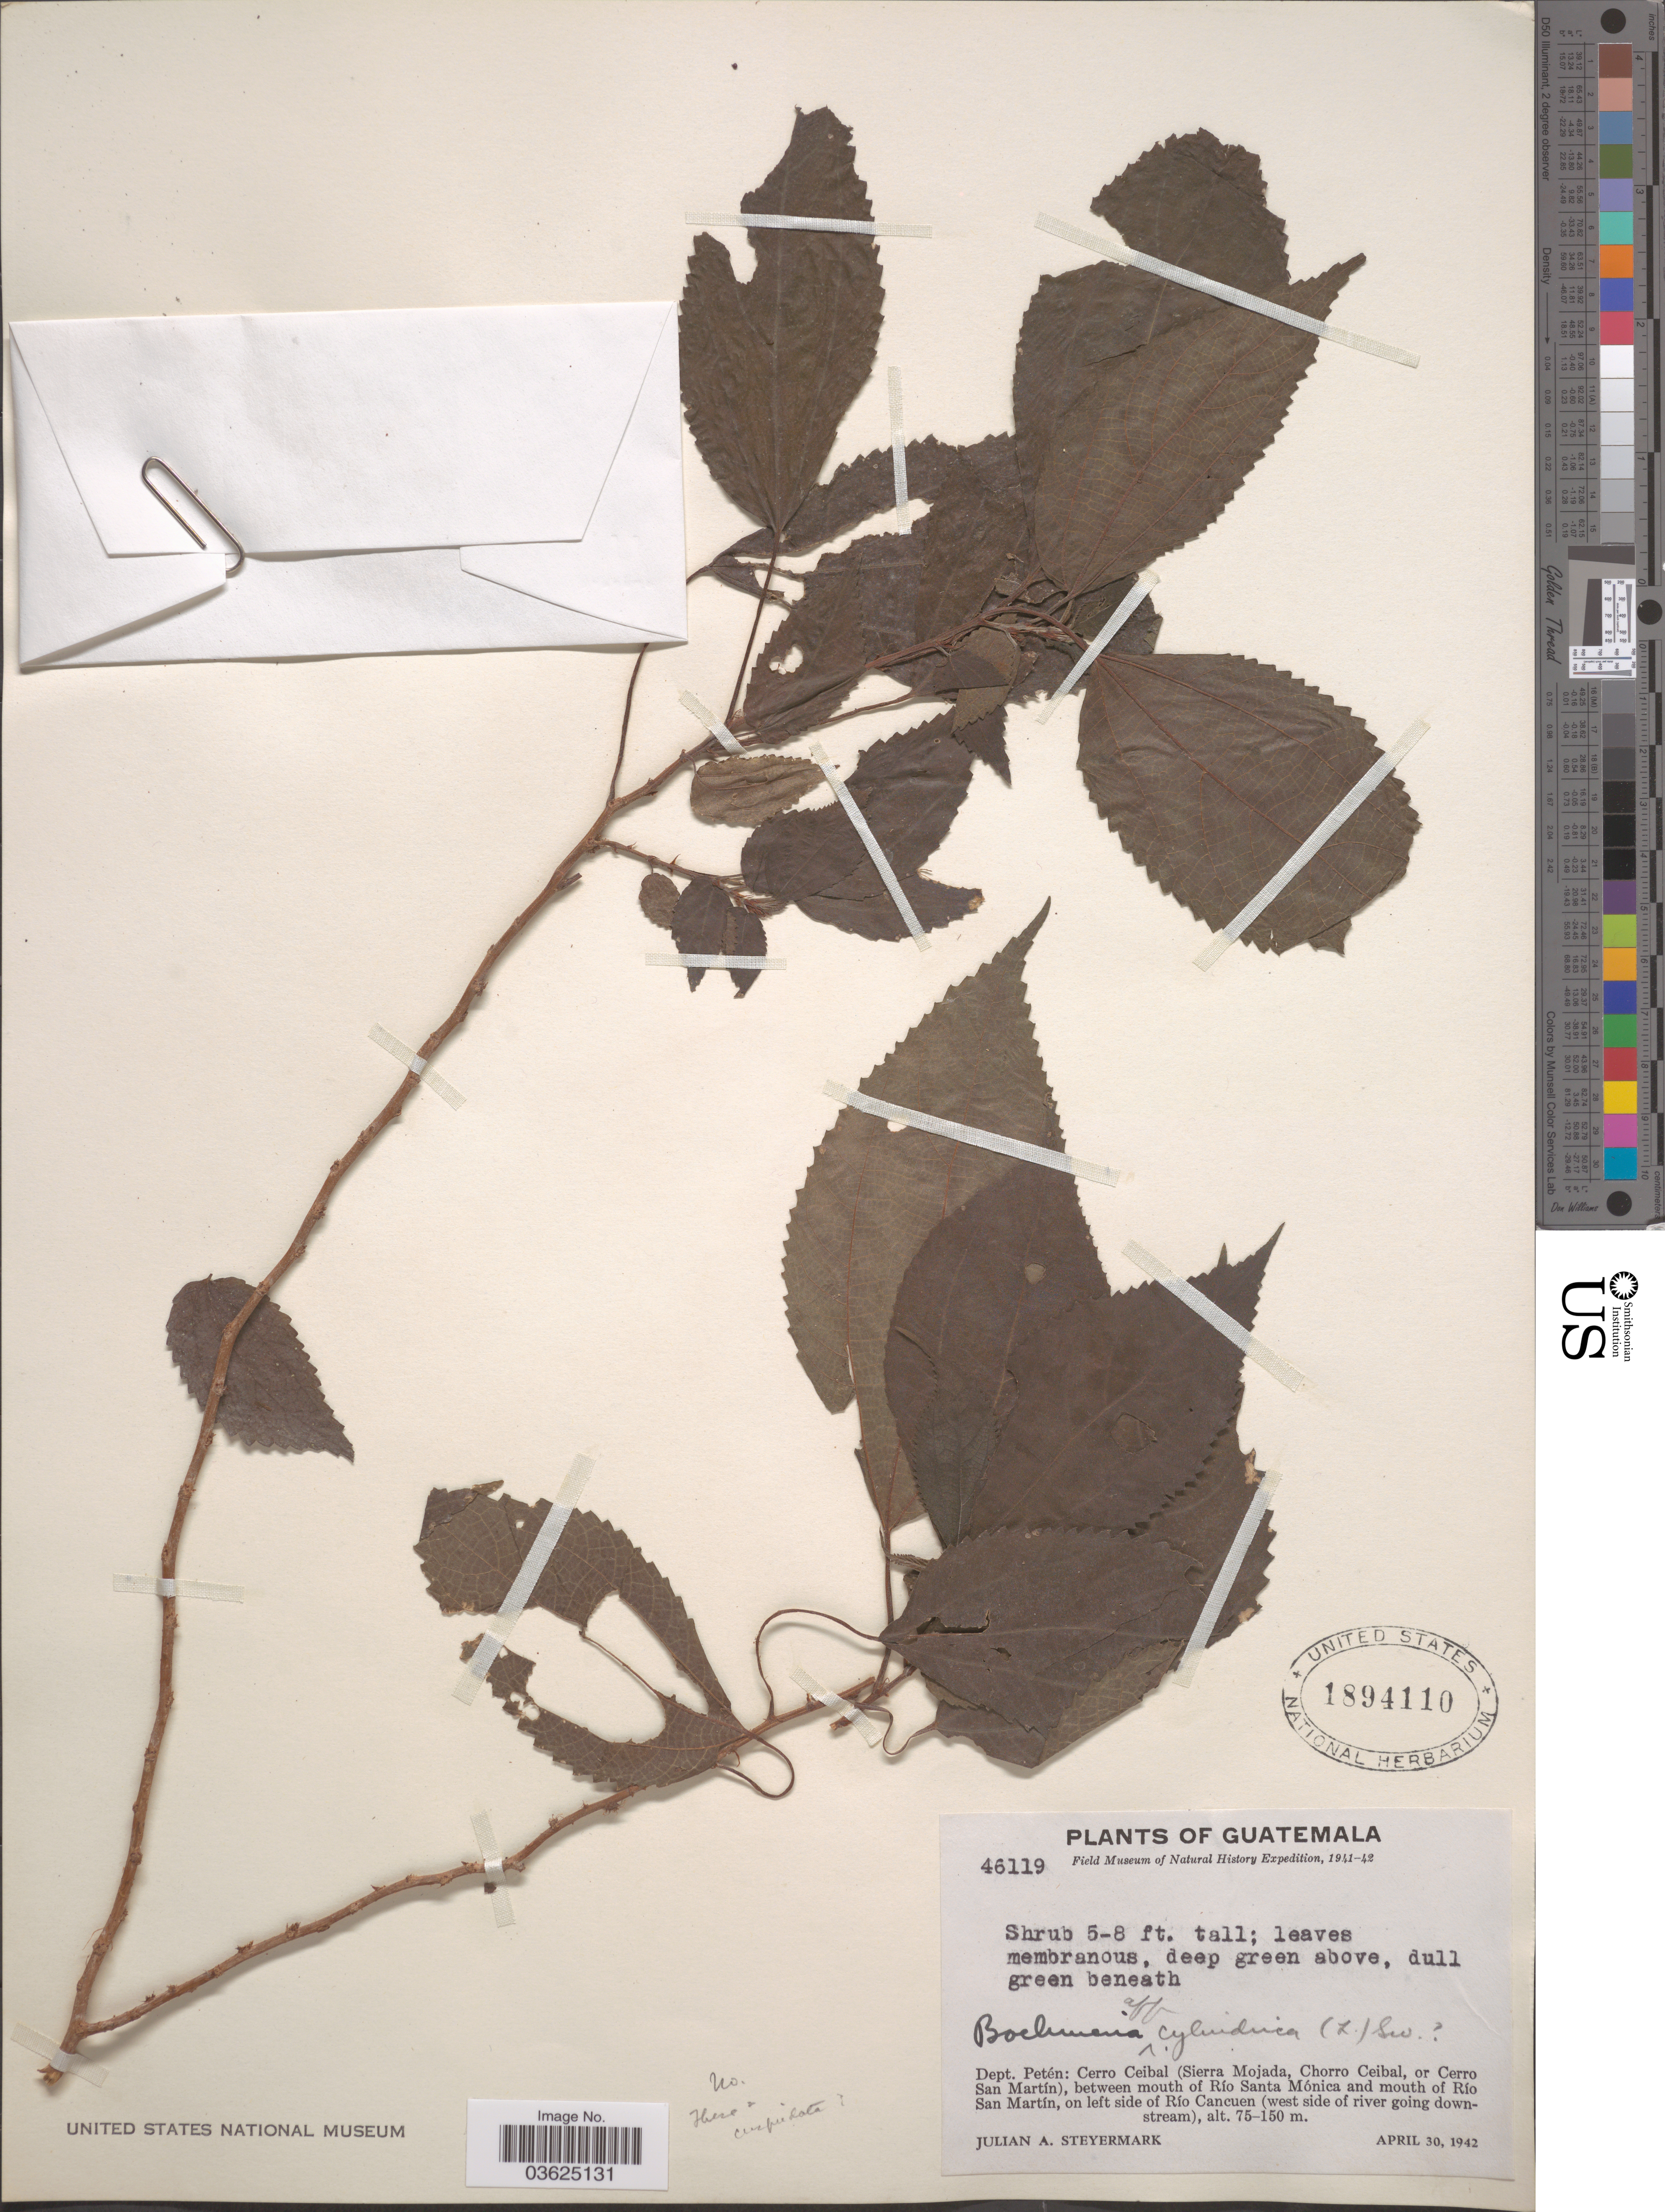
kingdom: Plantae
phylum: Tracheophyta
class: Magnoliopsida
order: Rosales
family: Urticaceae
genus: Boehmeria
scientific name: Boehmeria cuspidata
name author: Wedd.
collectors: J. Steyermark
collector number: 46119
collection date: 1942-04-30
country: Guatemala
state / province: El Peten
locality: Dept. Petén: Cerro Ceibal (Sierra Mojada, Chorro Ceibal, or Cerro San Martín), between mouth of Río Santa Mónica and mouth of Río San Martín, on left side of Río Cancuen (west side of river going downstream).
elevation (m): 75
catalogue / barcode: US 1894110